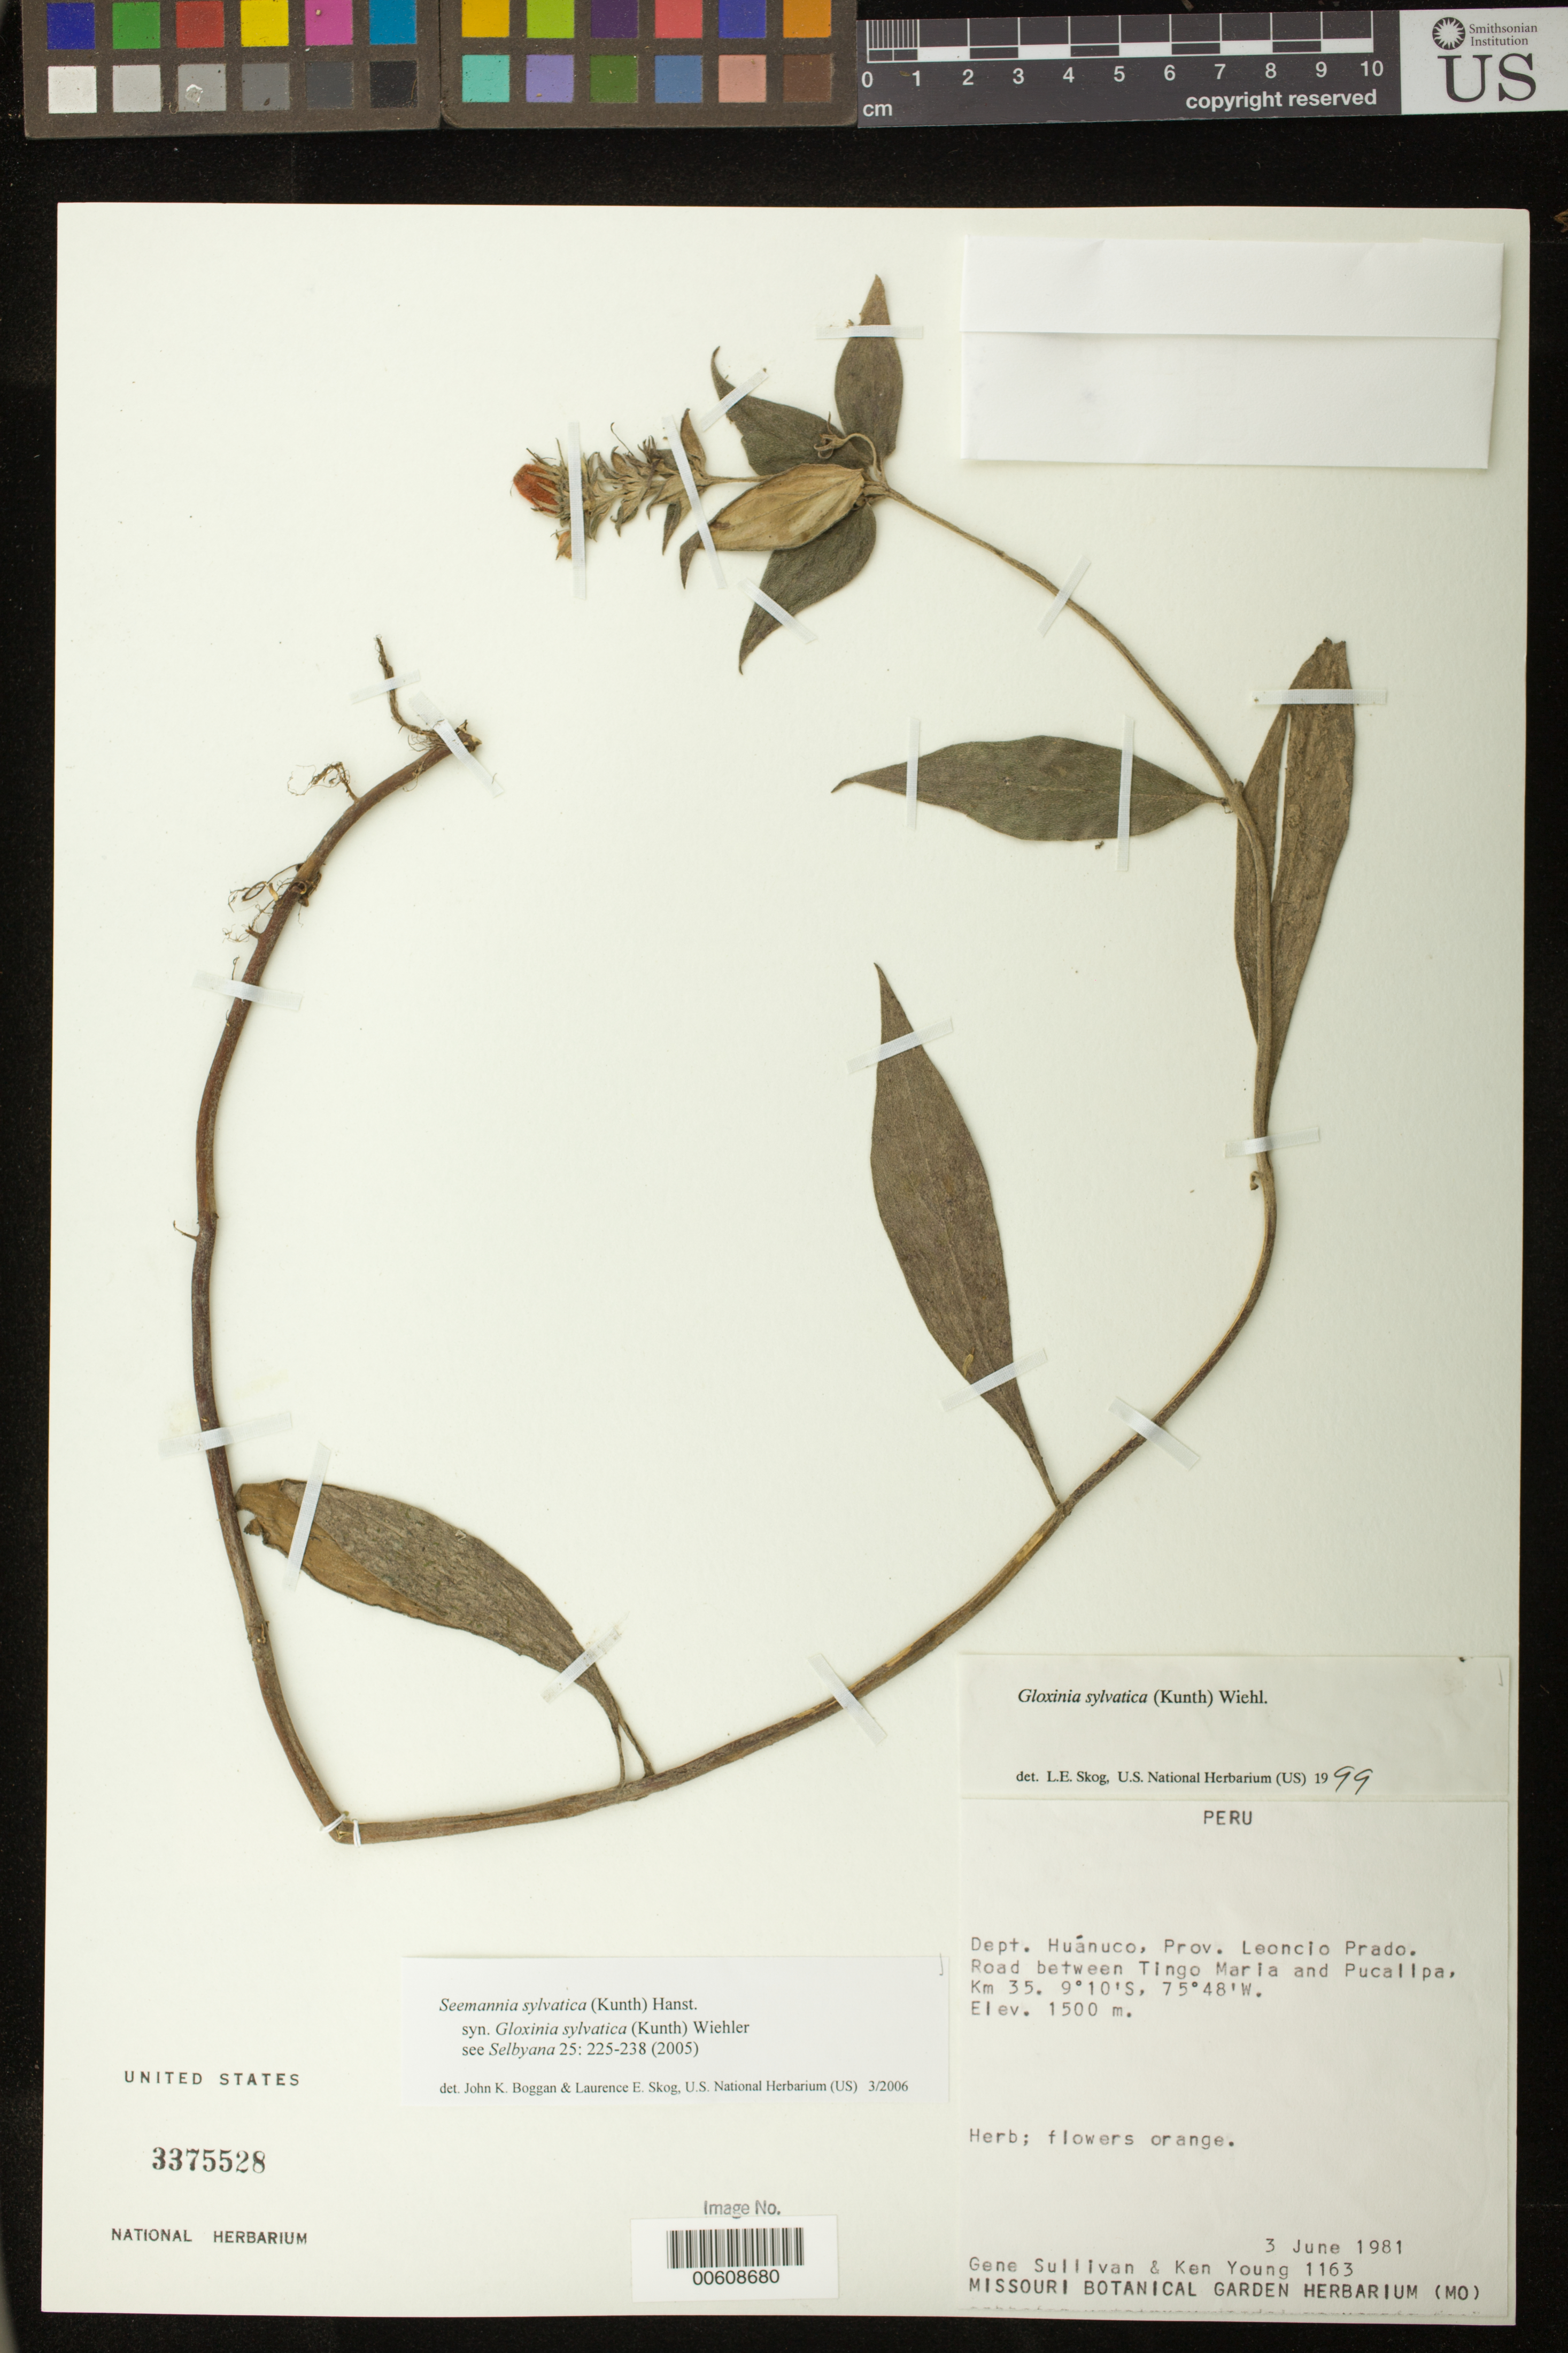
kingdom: Plantae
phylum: Tracheophyta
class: Magnoliopsida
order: Lamiales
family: Gesneriaceae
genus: Seemannia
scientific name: Seemannia sylvatica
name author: (Kunth) Hanst.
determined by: Boggan, J. K.; Skog, L. E.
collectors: G. Sullivan & K. Young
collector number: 1163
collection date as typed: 03 Jun 1981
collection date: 1981-06-03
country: Peru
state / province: Huánuco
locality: Prov. Leoncio Prado; road between Tingo Maria and Pucallpa, Km 35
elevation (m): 1500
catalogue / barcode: US 3375528